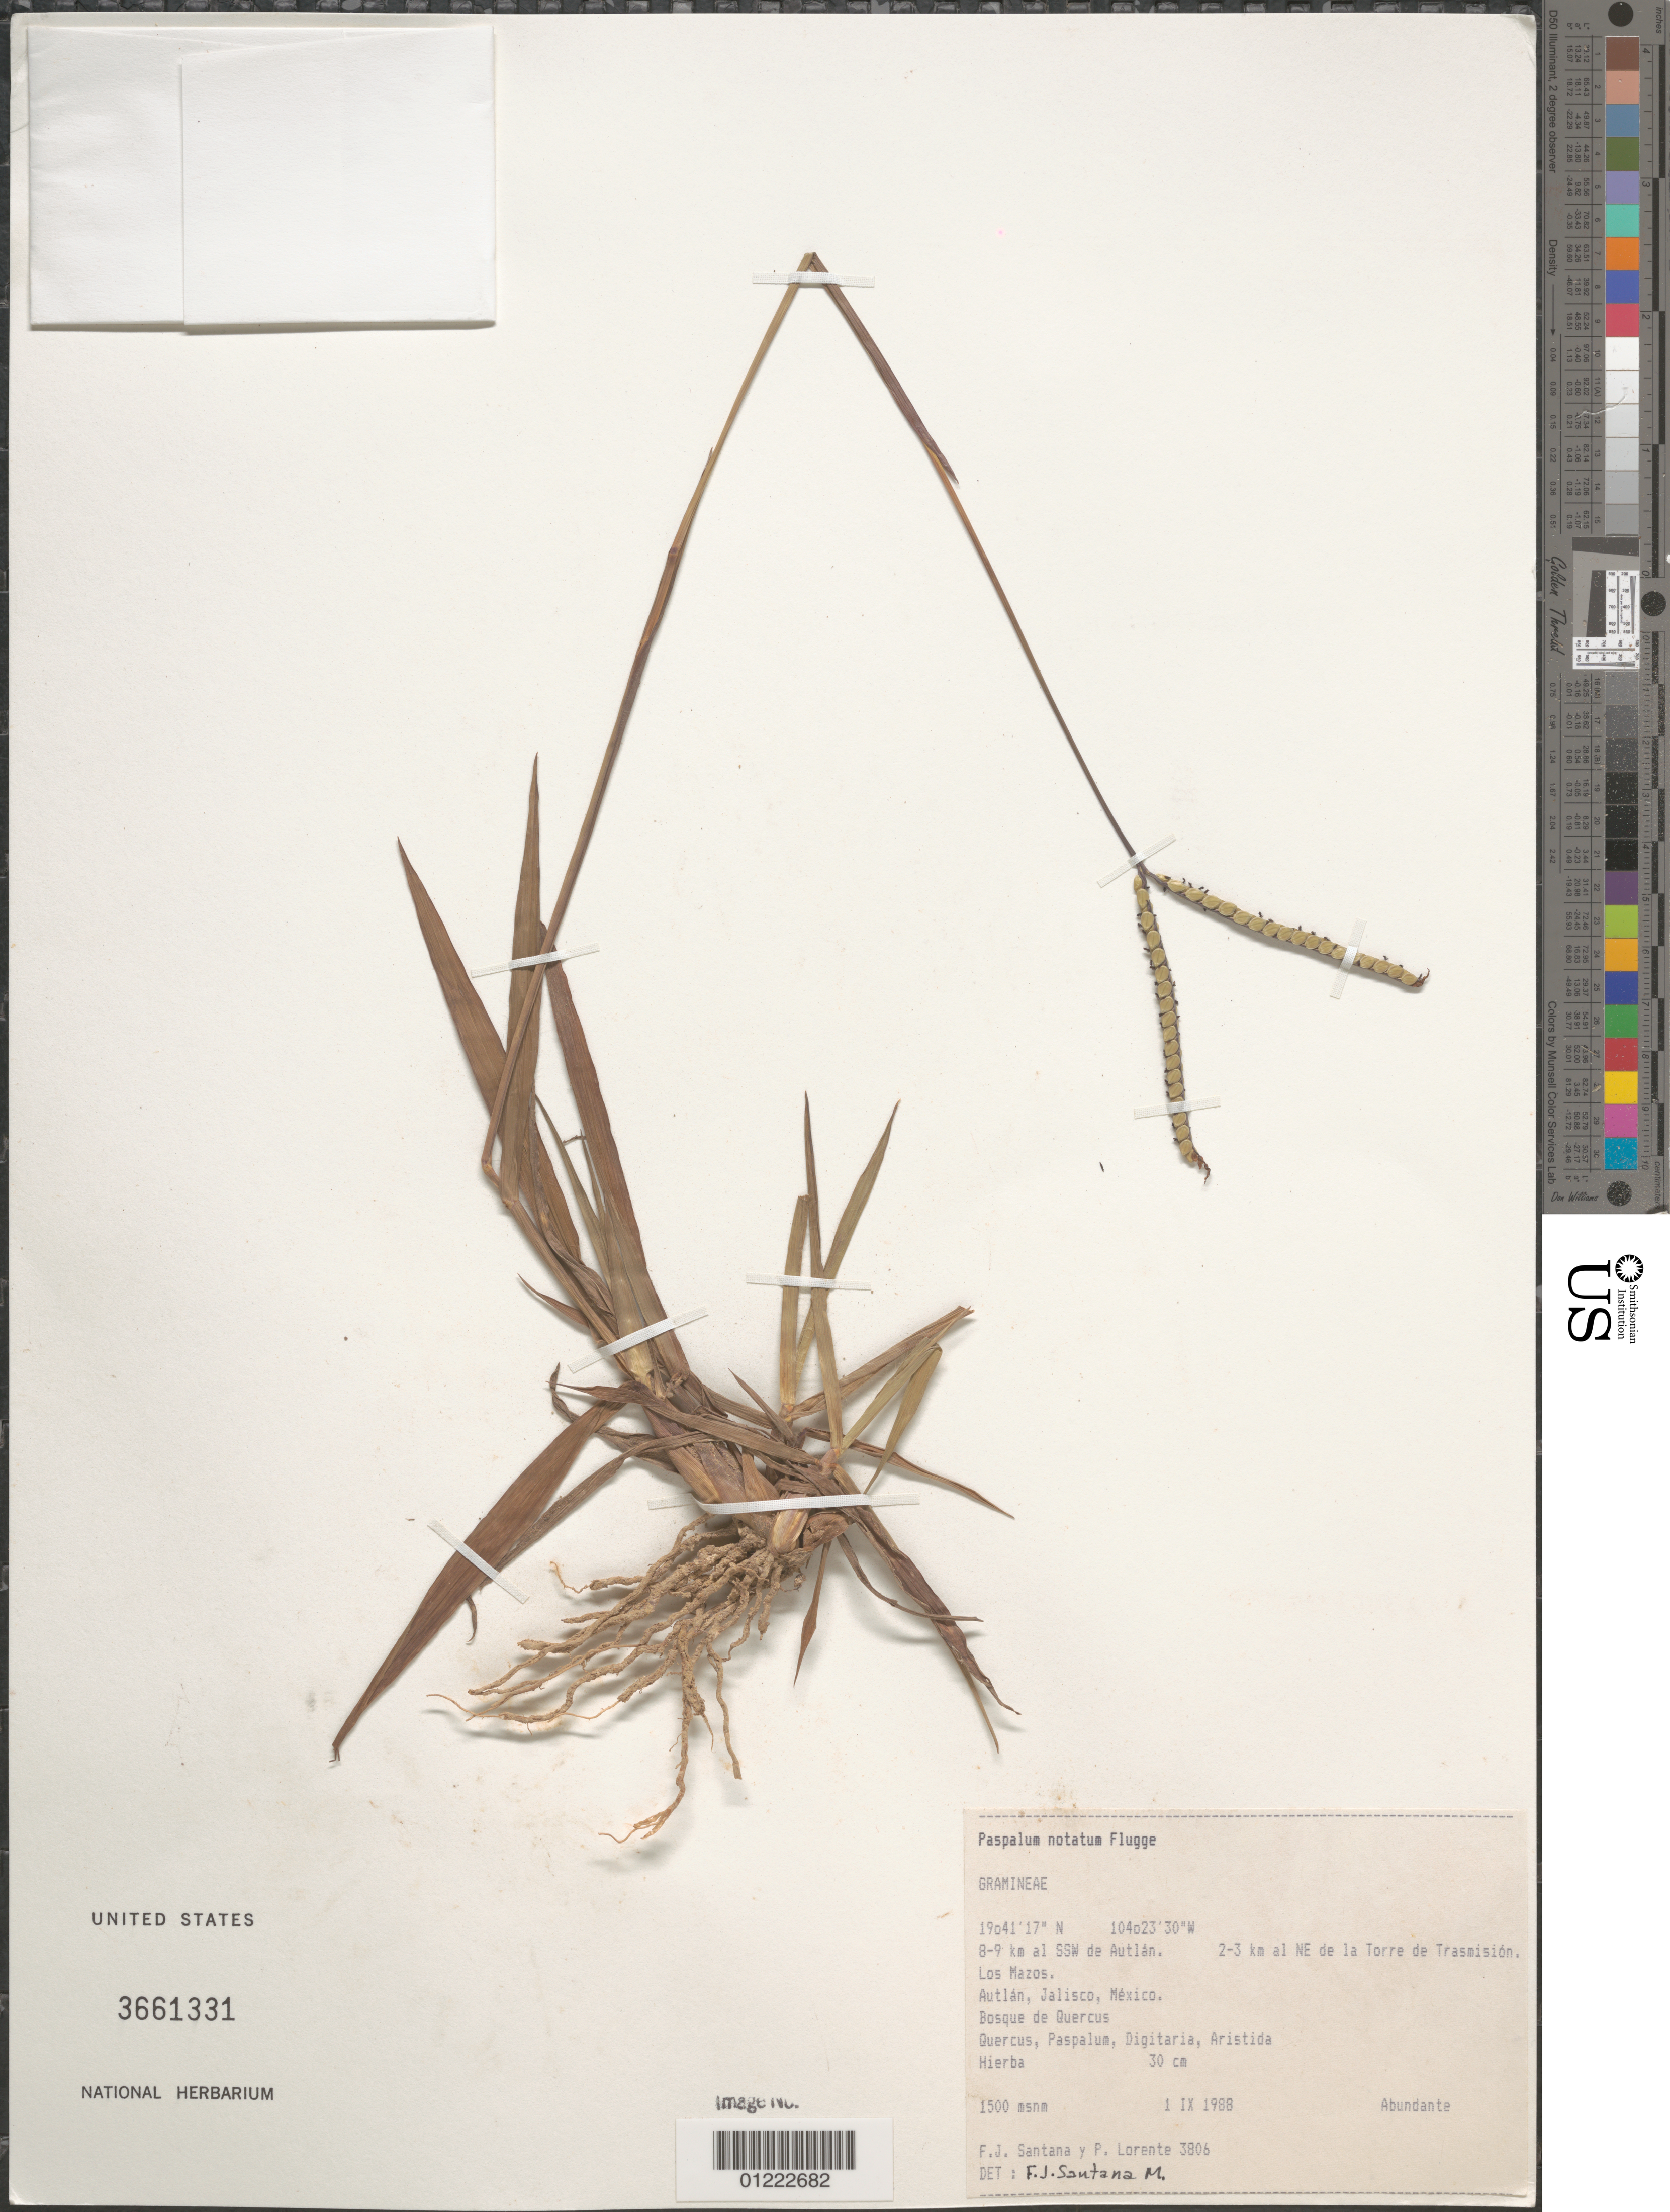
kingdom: Plantae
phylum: Tracheophyta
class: Liliopsida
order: Poales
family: Poaceae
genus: Paspalum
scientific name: Paspalum notatum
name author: Flüggé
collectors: F. J. Santana M. & P. Lorente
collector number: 3806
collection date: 1988-09-01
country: Mexico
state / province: Jalisco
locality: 8-9 km al SSW de Autlan. 2-3 km al NE de la Torre de Trasmision.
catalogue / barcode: US 3661331